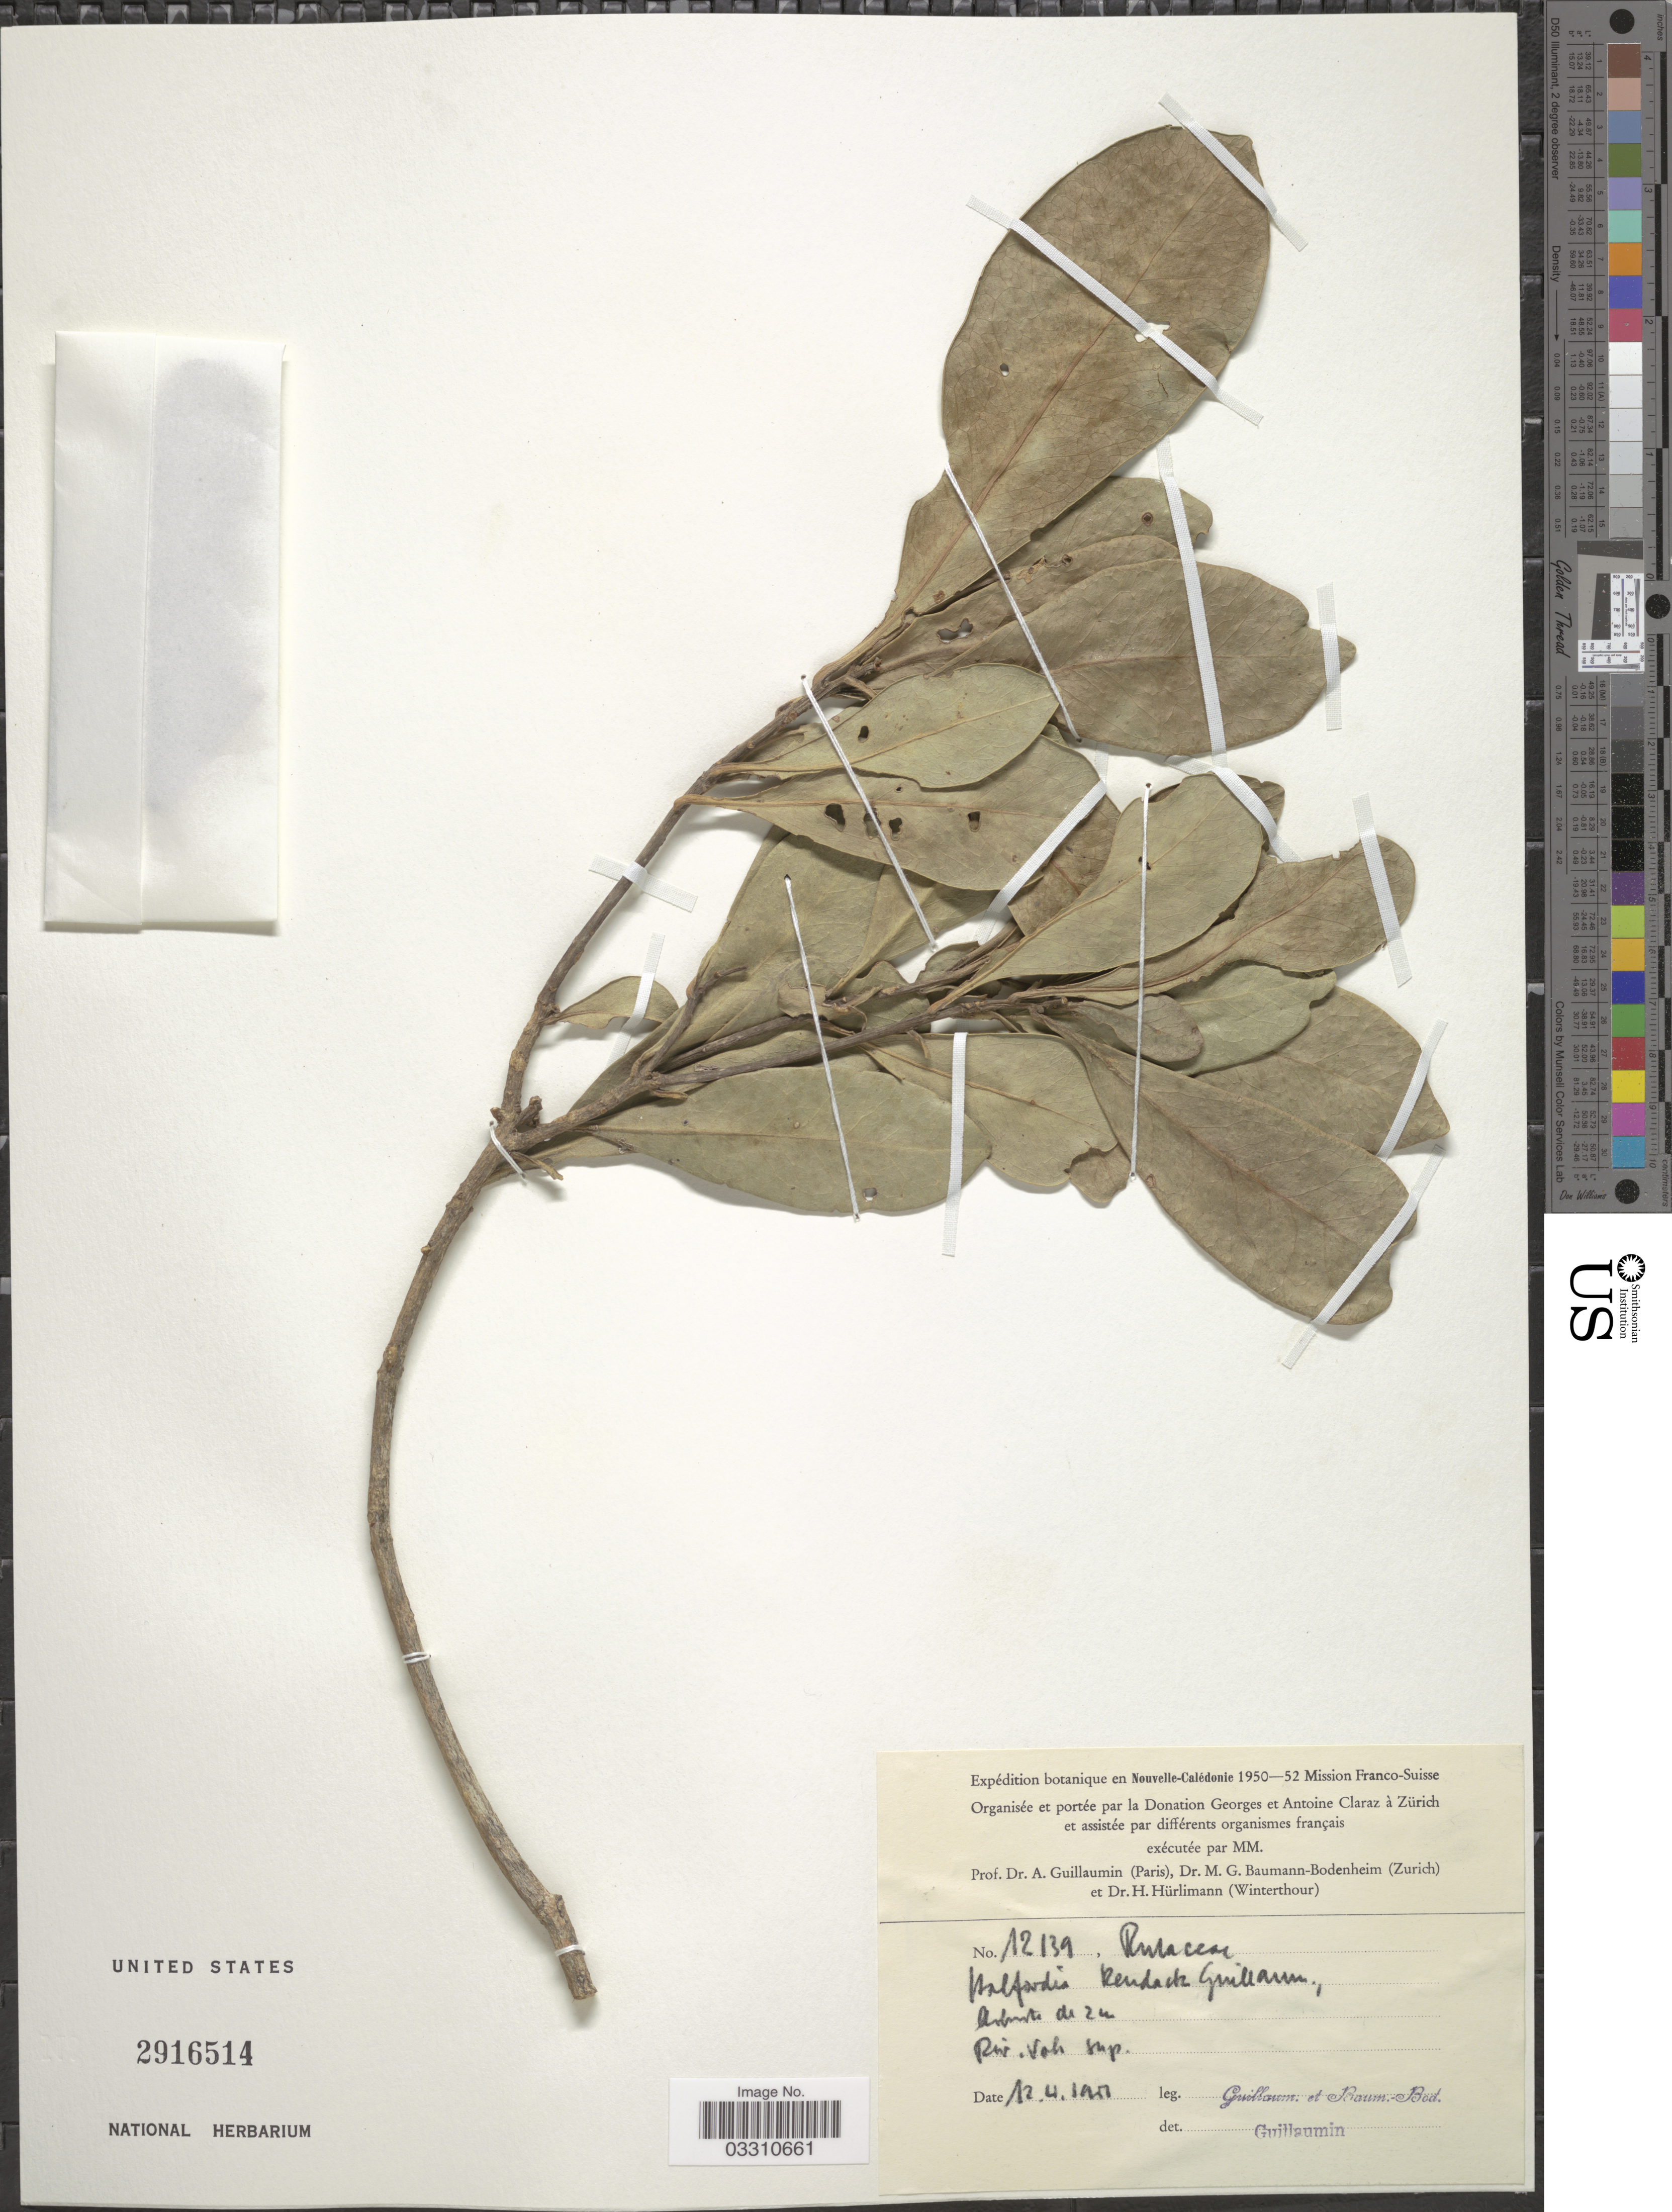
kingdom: Plantae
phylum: Tracheophyta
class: Magnoliopsida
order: Sapindales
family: Rutaceae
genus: Halfordia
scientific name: Halfordia kendack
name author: (Montrouz.) Guillaumin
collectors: A. Guillaumin & M. G. Baumann-Bodenheim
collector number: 12139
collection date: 1950-04-12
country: New Caledonia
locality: Riv. Voh sup.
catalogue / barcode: US 2916514